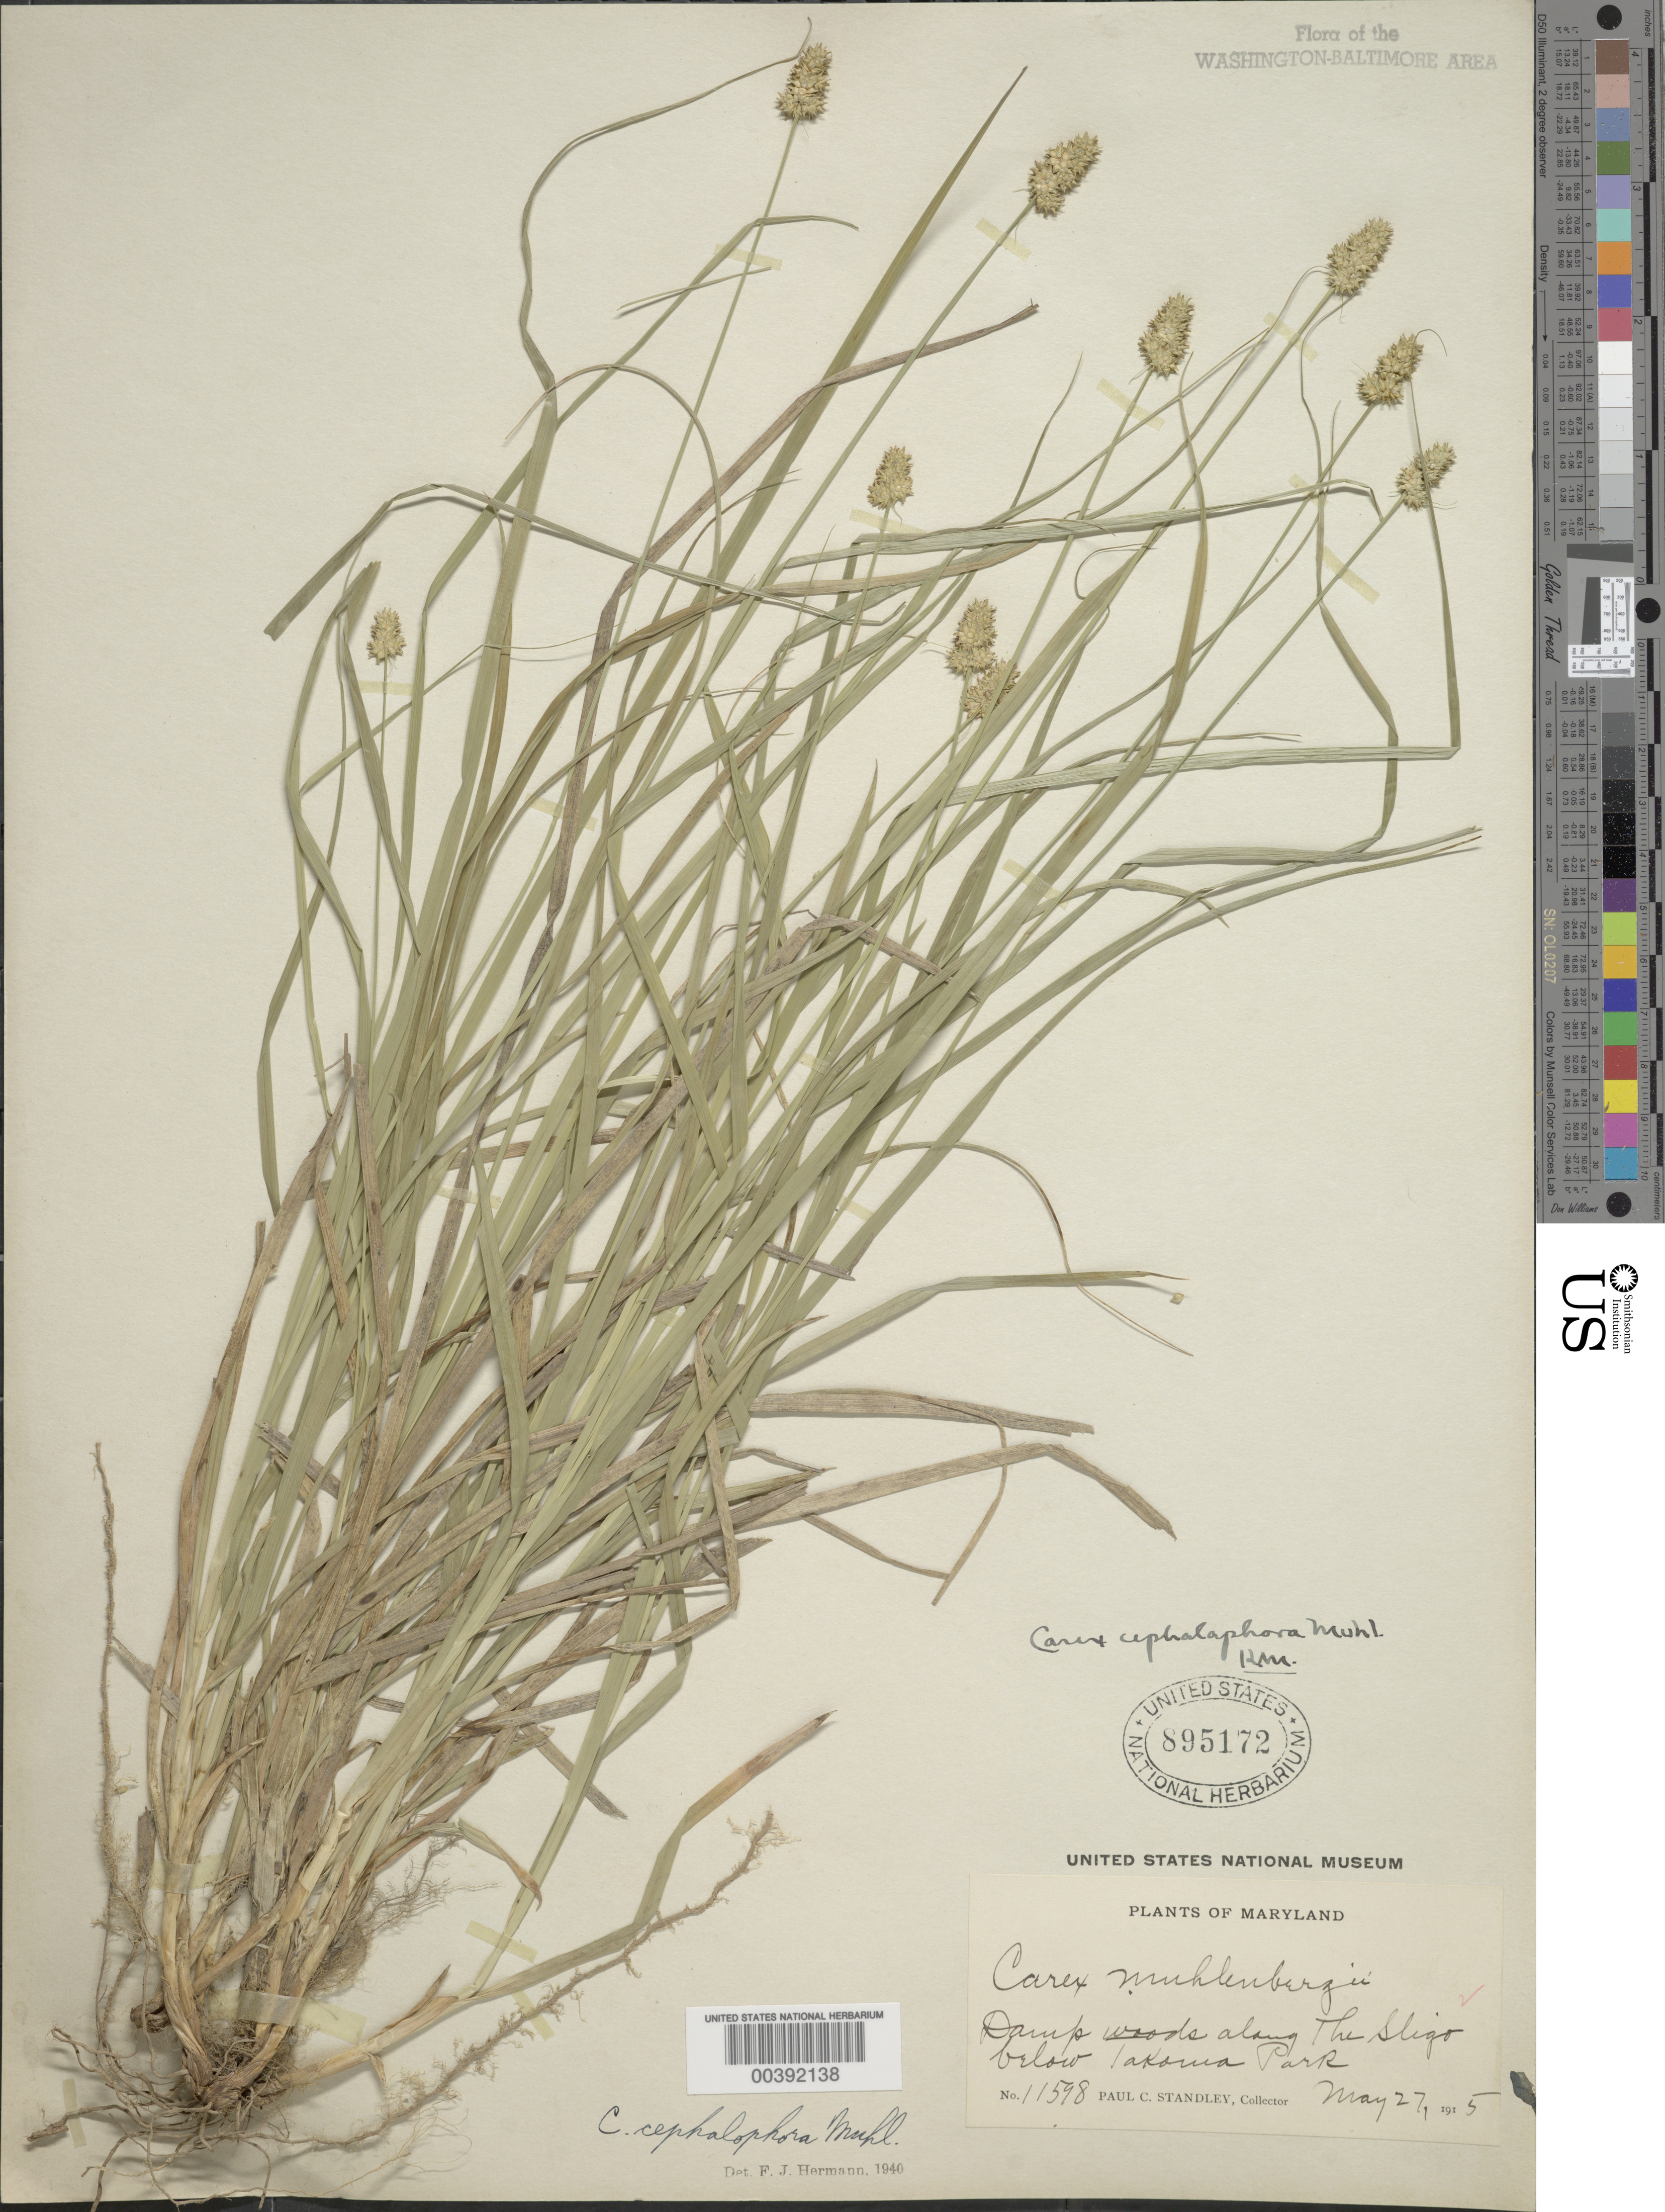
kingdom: Plantae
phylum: Tracheophyta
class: Liliopsida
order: Poales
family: Cyperaceae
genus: Carex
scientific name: Carex cephalophora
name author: Muhl. ex Willd.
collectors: P. C. Standley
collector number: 11598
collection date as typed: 27 May 1915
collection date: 1915-05-27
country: United States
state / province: Maryland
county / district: Montgomery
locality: The Sligo, below Takoma Park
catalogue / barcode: US 895172